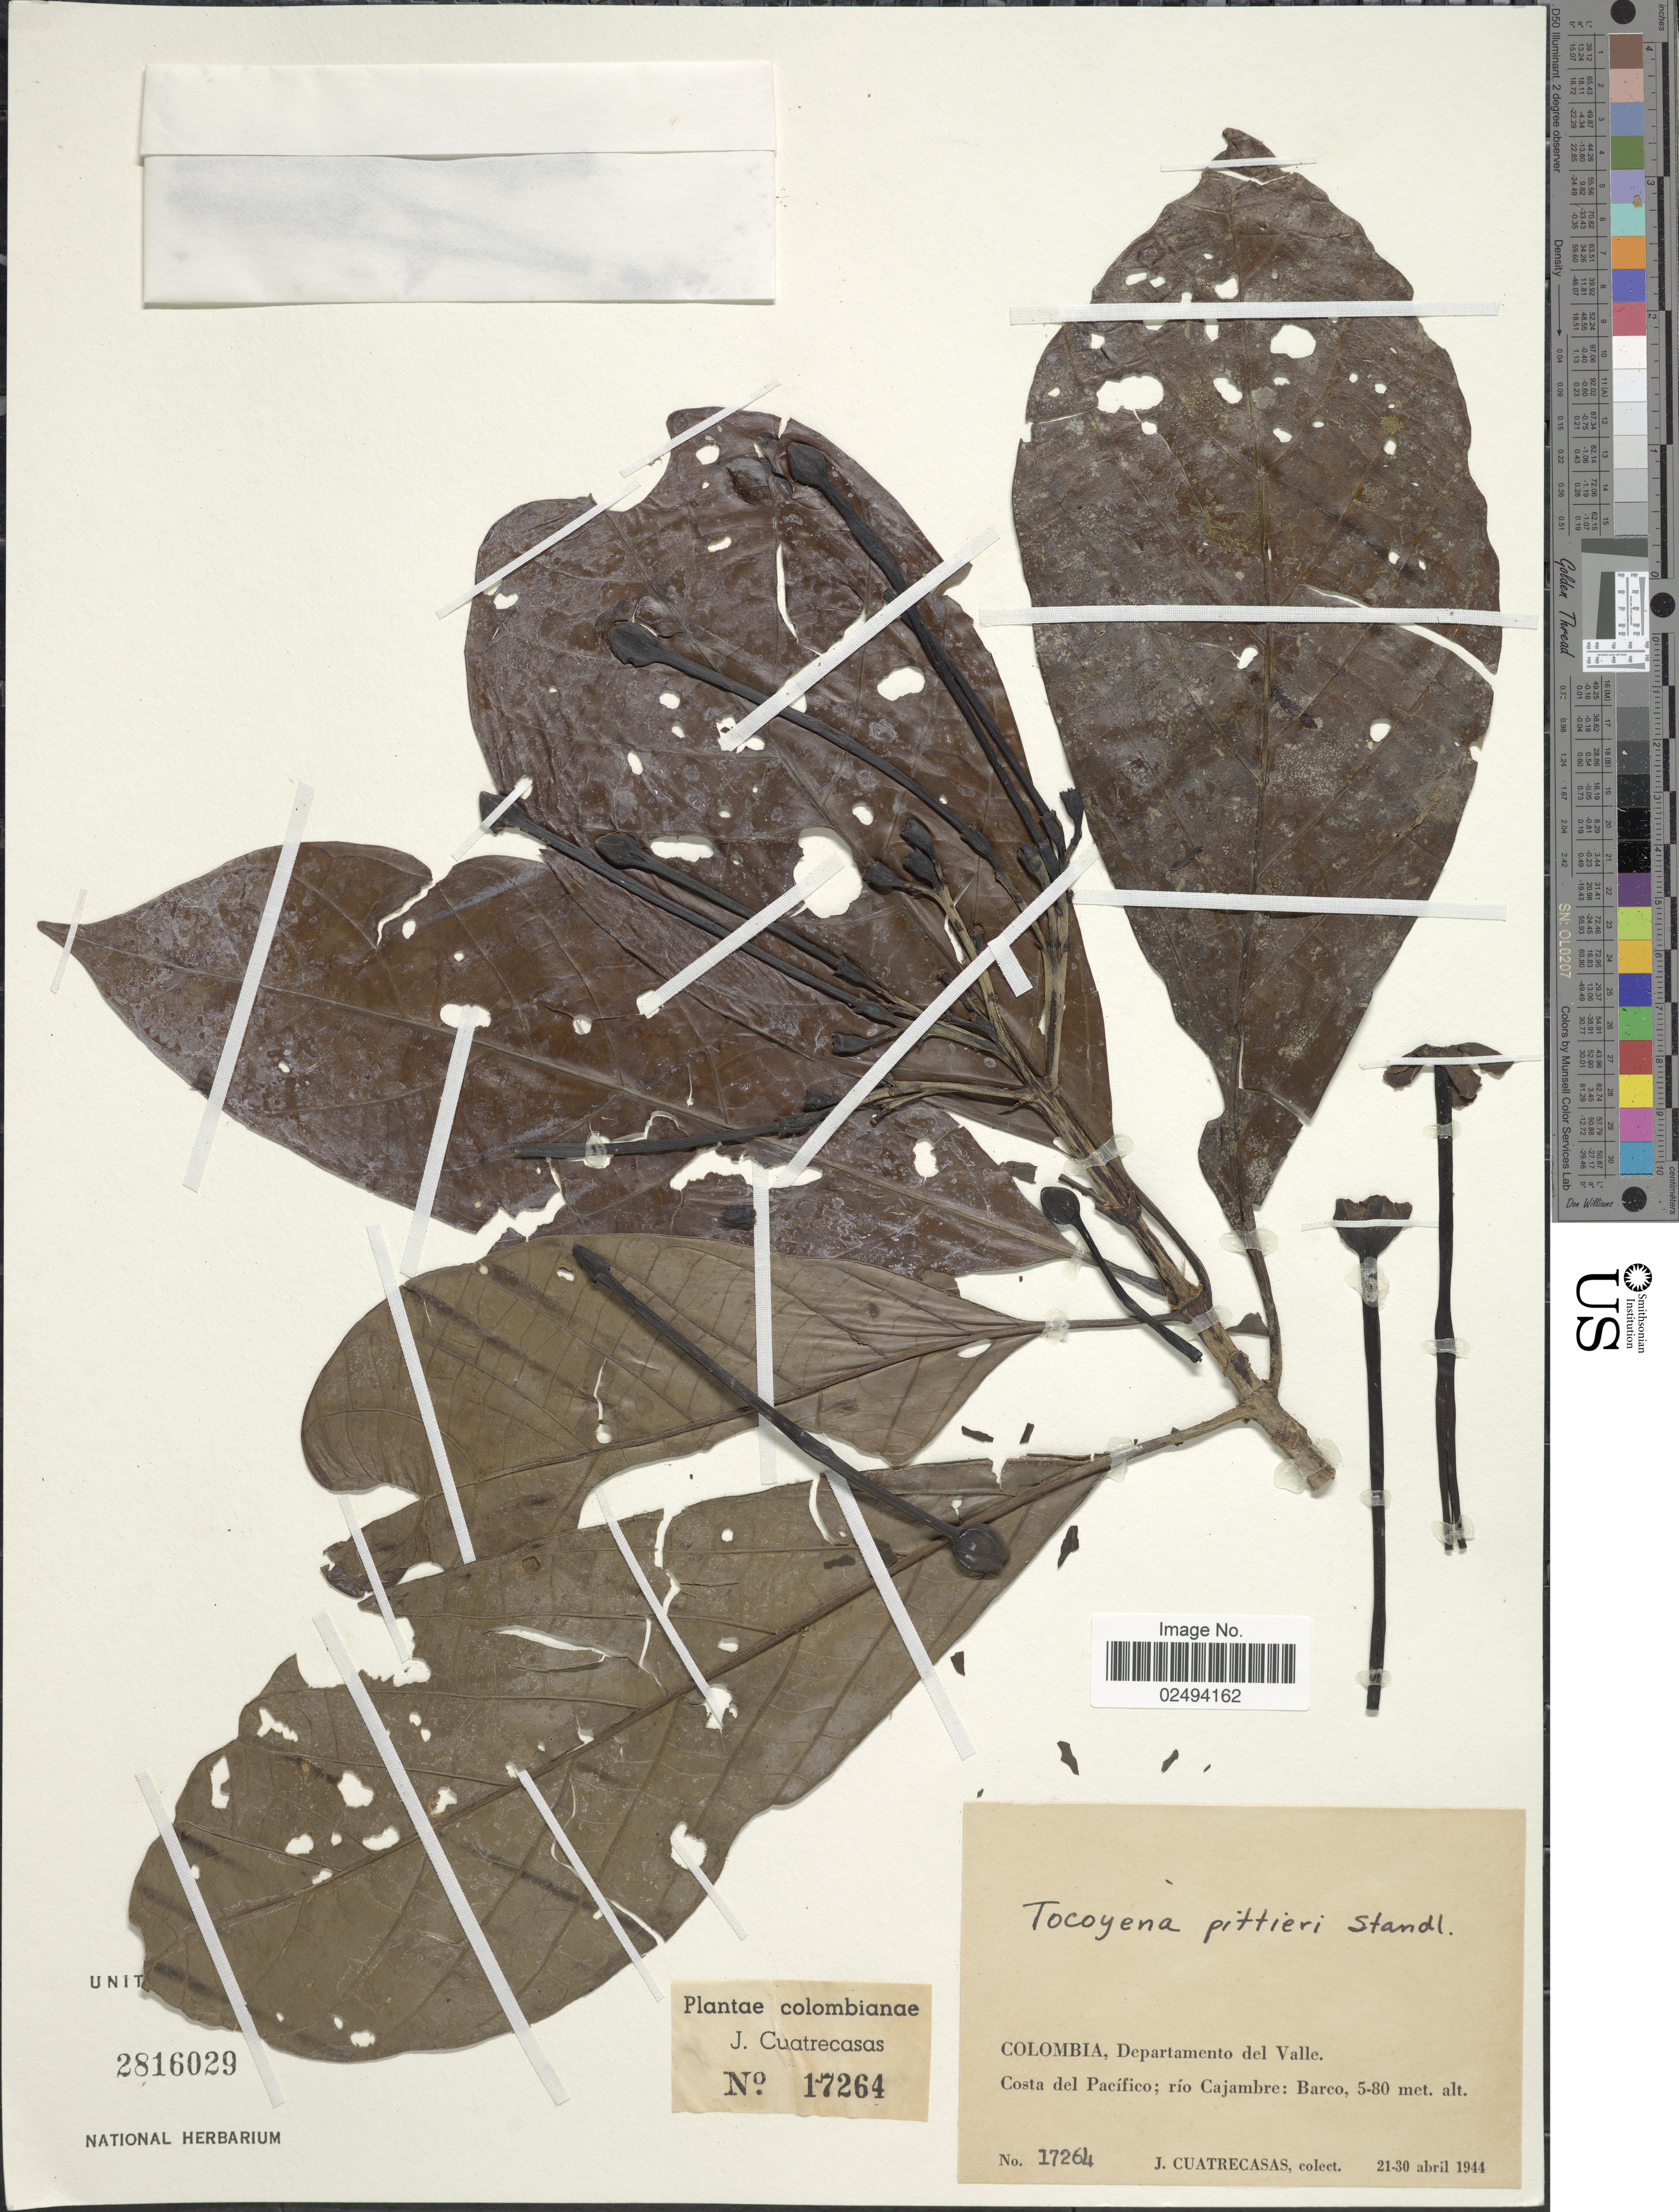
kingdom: Plantae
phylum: Tracheophyta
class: Magnoliopsida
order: Gentianales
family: Rubiaceae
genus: Tocoyena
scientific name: Tocoyena pittieri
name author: (Standl.) Standl.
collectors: J. Cuatrecasas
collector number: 17264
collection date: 1944-04-21/1944-04-30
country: Colombia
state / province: Valle del Cauca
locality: Departamento del Valle, Costa del Pacíficio; rio Cajambre: Barco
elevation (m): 5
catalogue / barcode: US 2816029